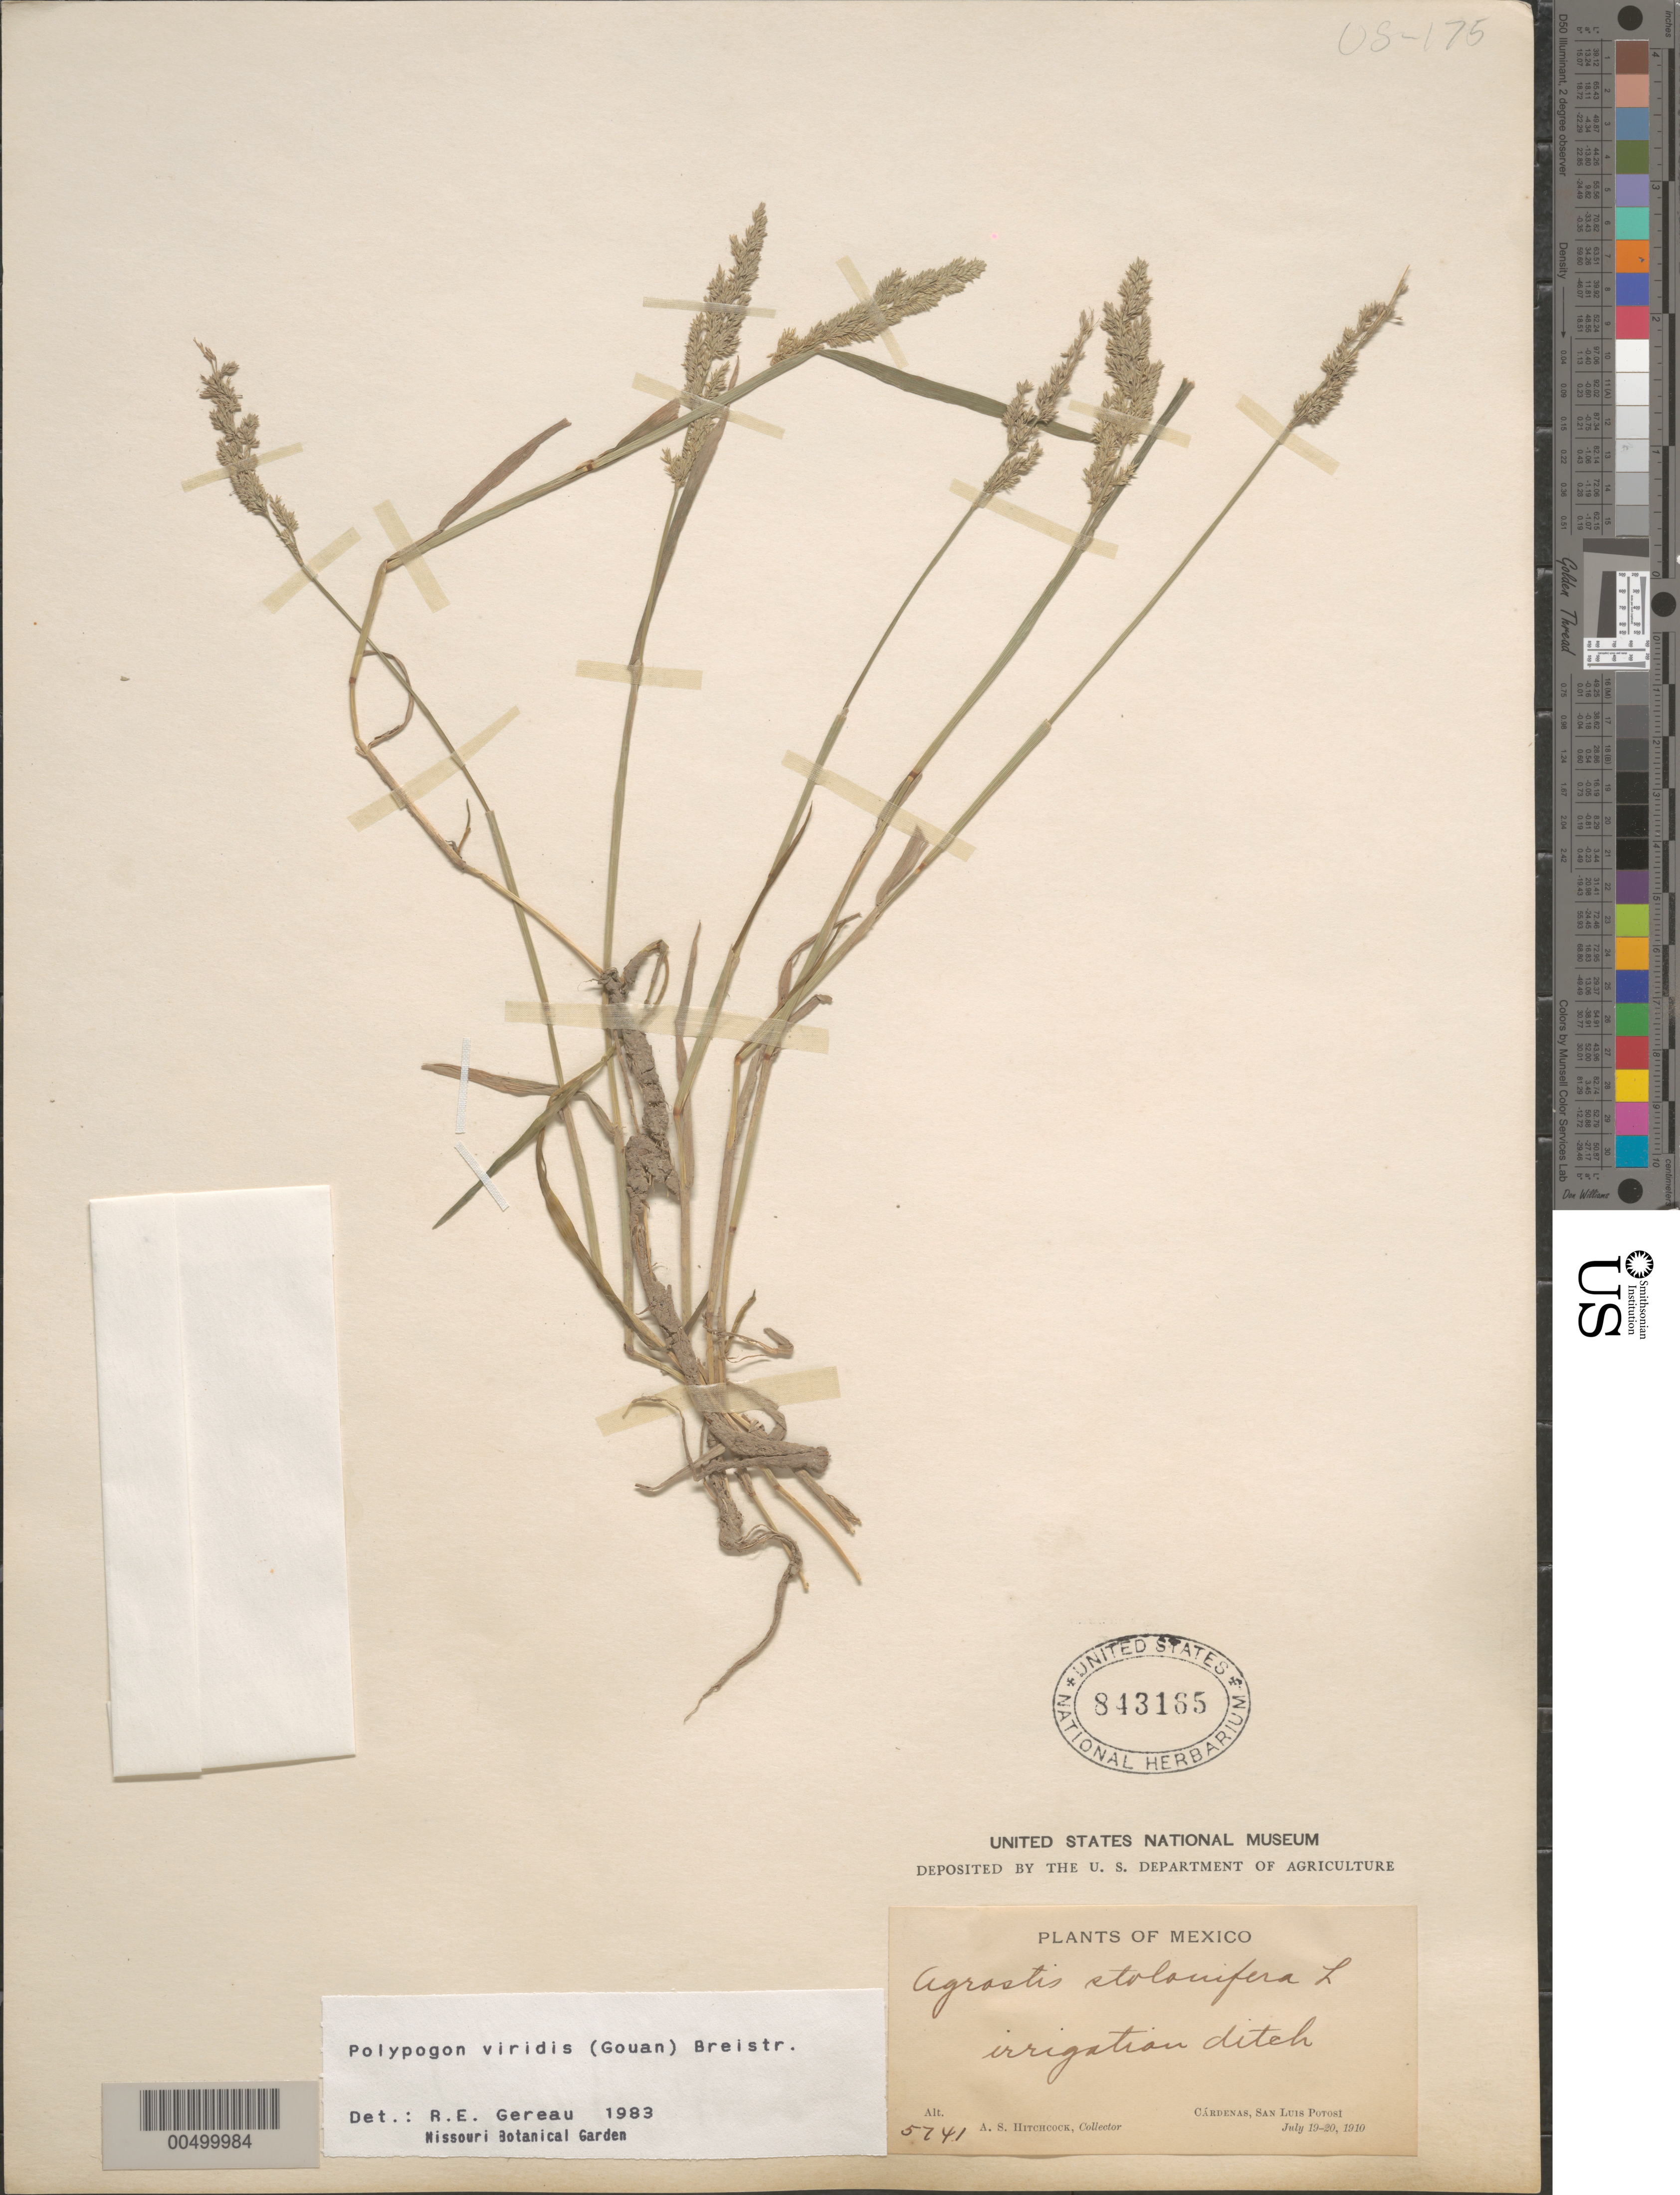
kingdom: Plantae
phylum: Tracheophyta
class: Liliopsida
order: Poales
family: Poaceae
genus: Polypogon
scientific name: Polypogon viridis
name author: (Gouan) Breistroffer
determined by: Gereau, R. E.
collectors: A. S. Hitchcock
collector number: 5741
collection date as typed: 19 Jul 1910 to 20 Jul 1910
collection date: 1910-07-19/1910-07-20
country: Mexico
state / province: San Luis Potosi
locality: C rdenas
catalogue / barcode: US 843165